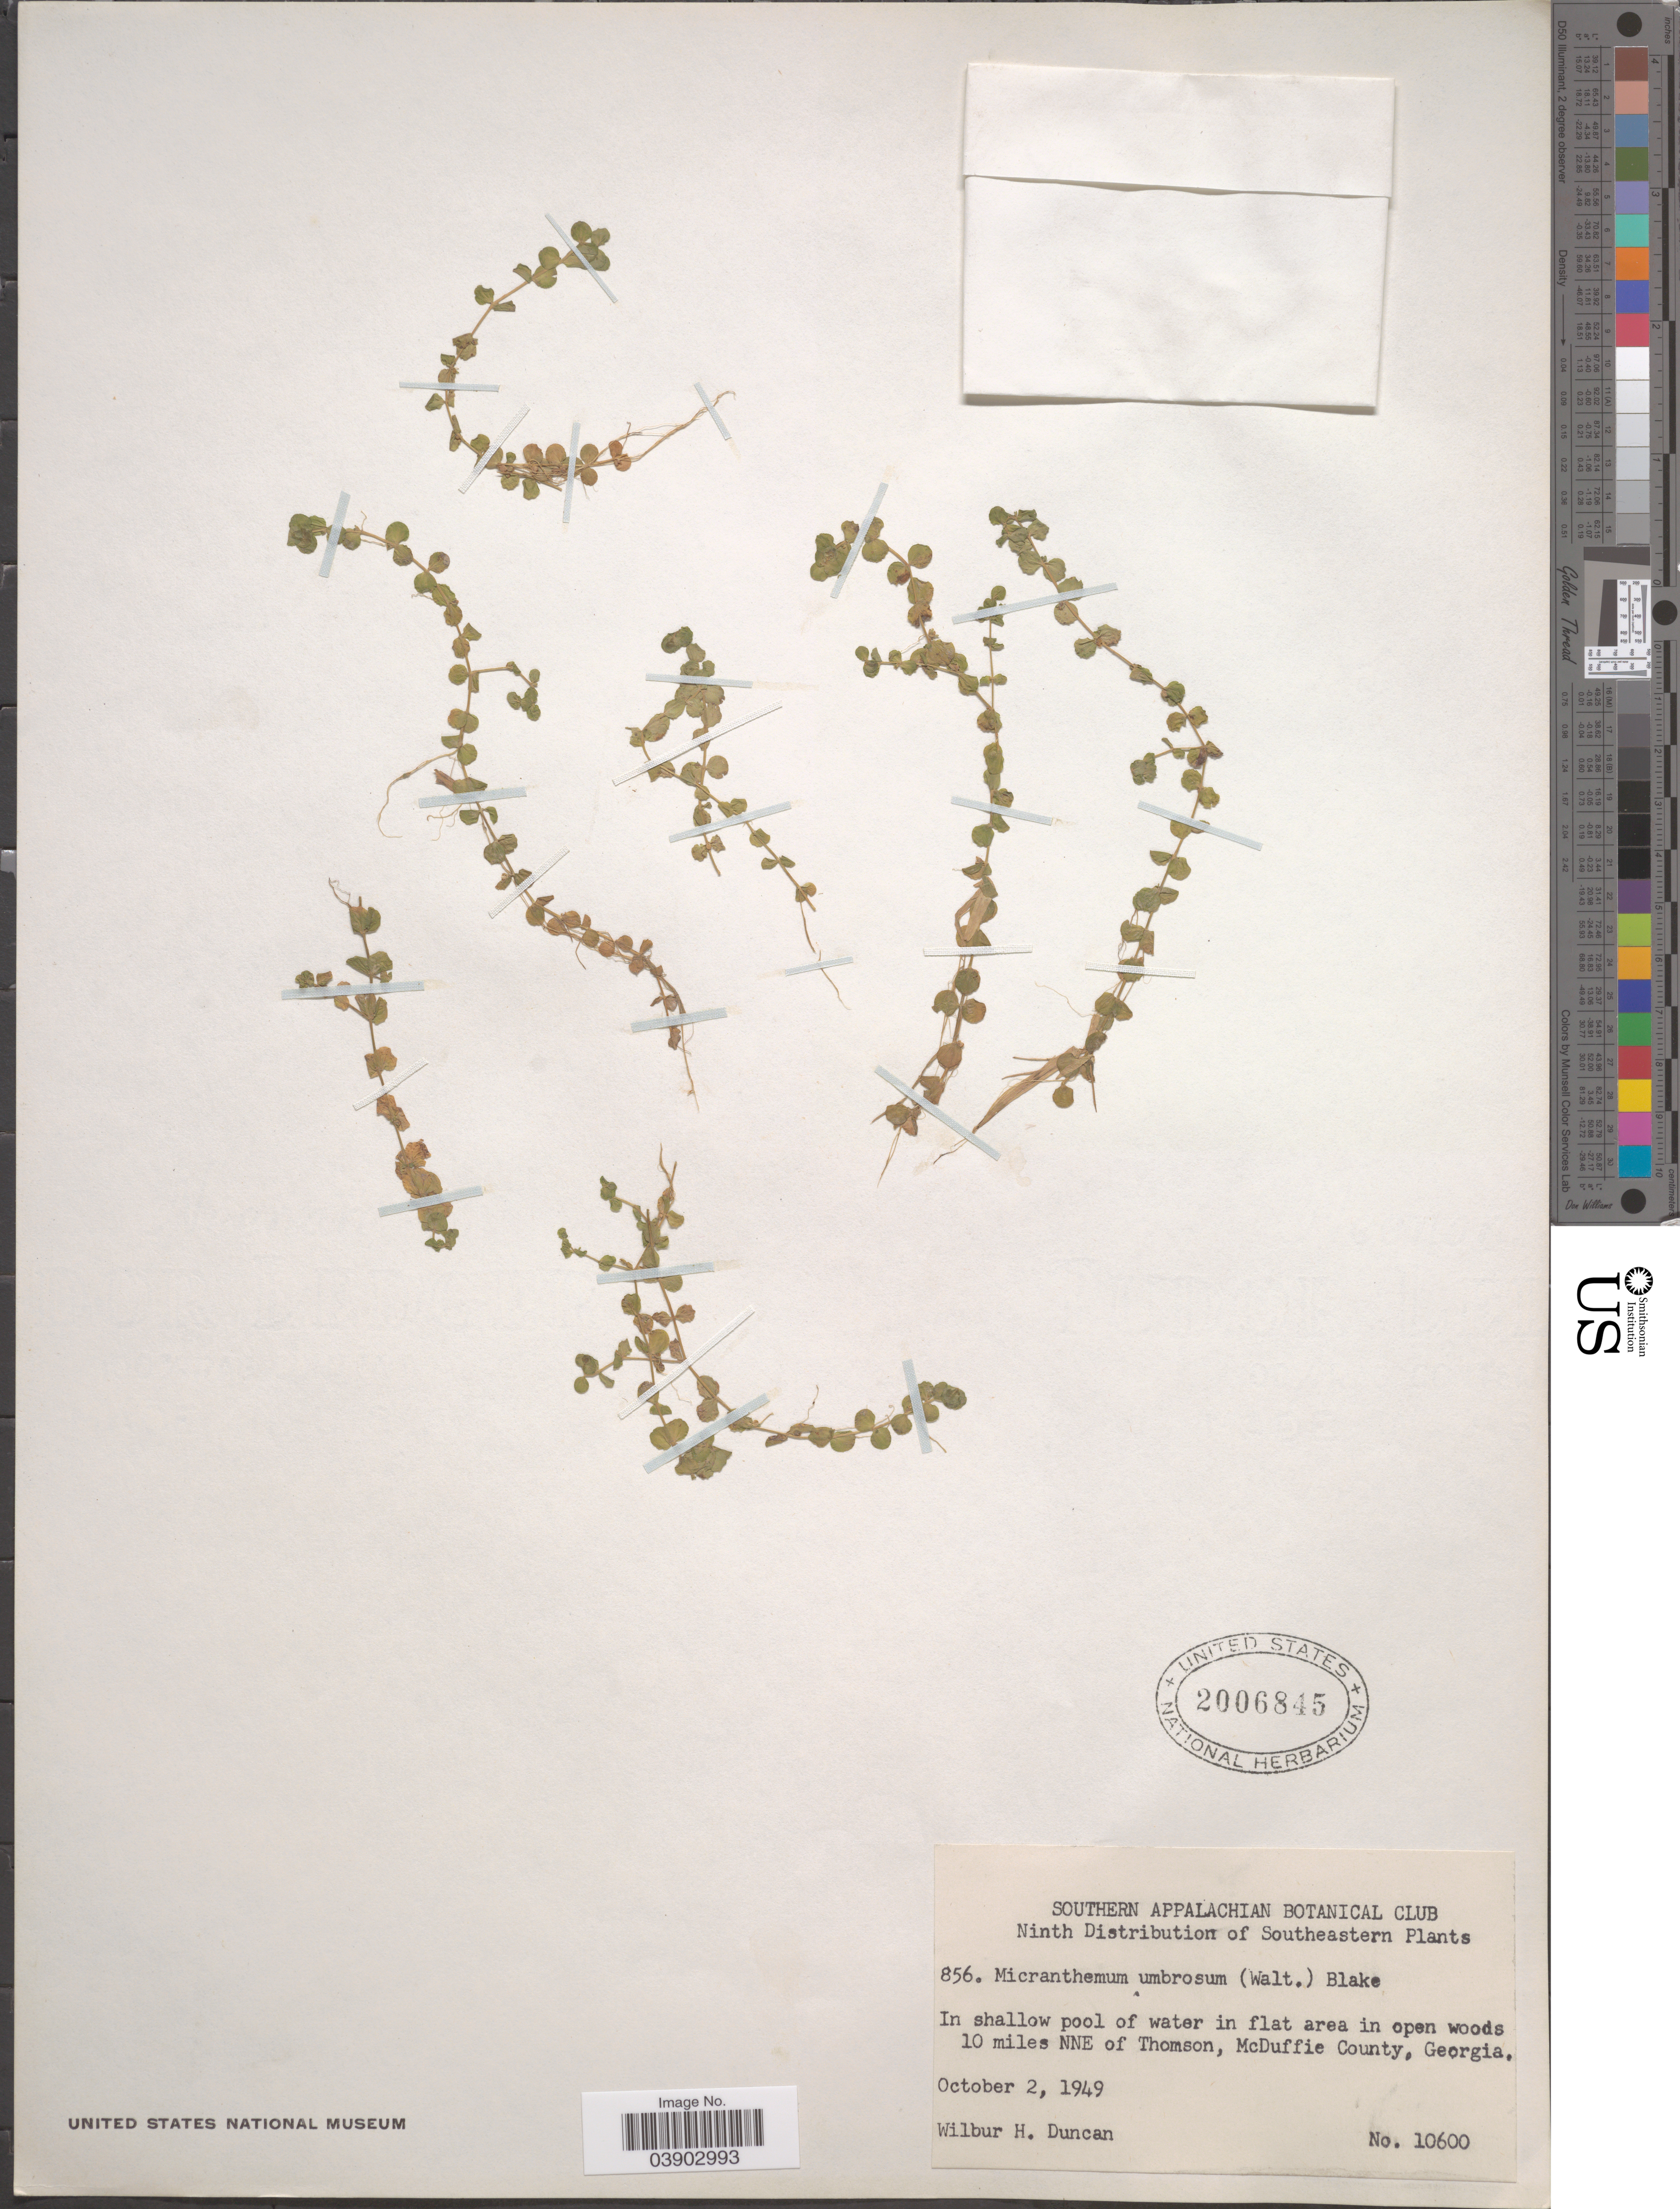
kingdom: Plantae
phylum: Tracheophyta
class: Magnoliopsida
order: Lamiales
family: Linderniaceae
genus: Micranthemum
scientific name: Micranthemum umbrosum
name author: (J.F. Gmel.) S.F. Blake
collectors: W. H. Duncan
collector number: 10600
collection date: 1949-10-02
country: United States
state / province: Georgia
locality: Southeastern. 10 miles NNE of Thomson, McDuffie County.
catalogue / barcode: US 2006845